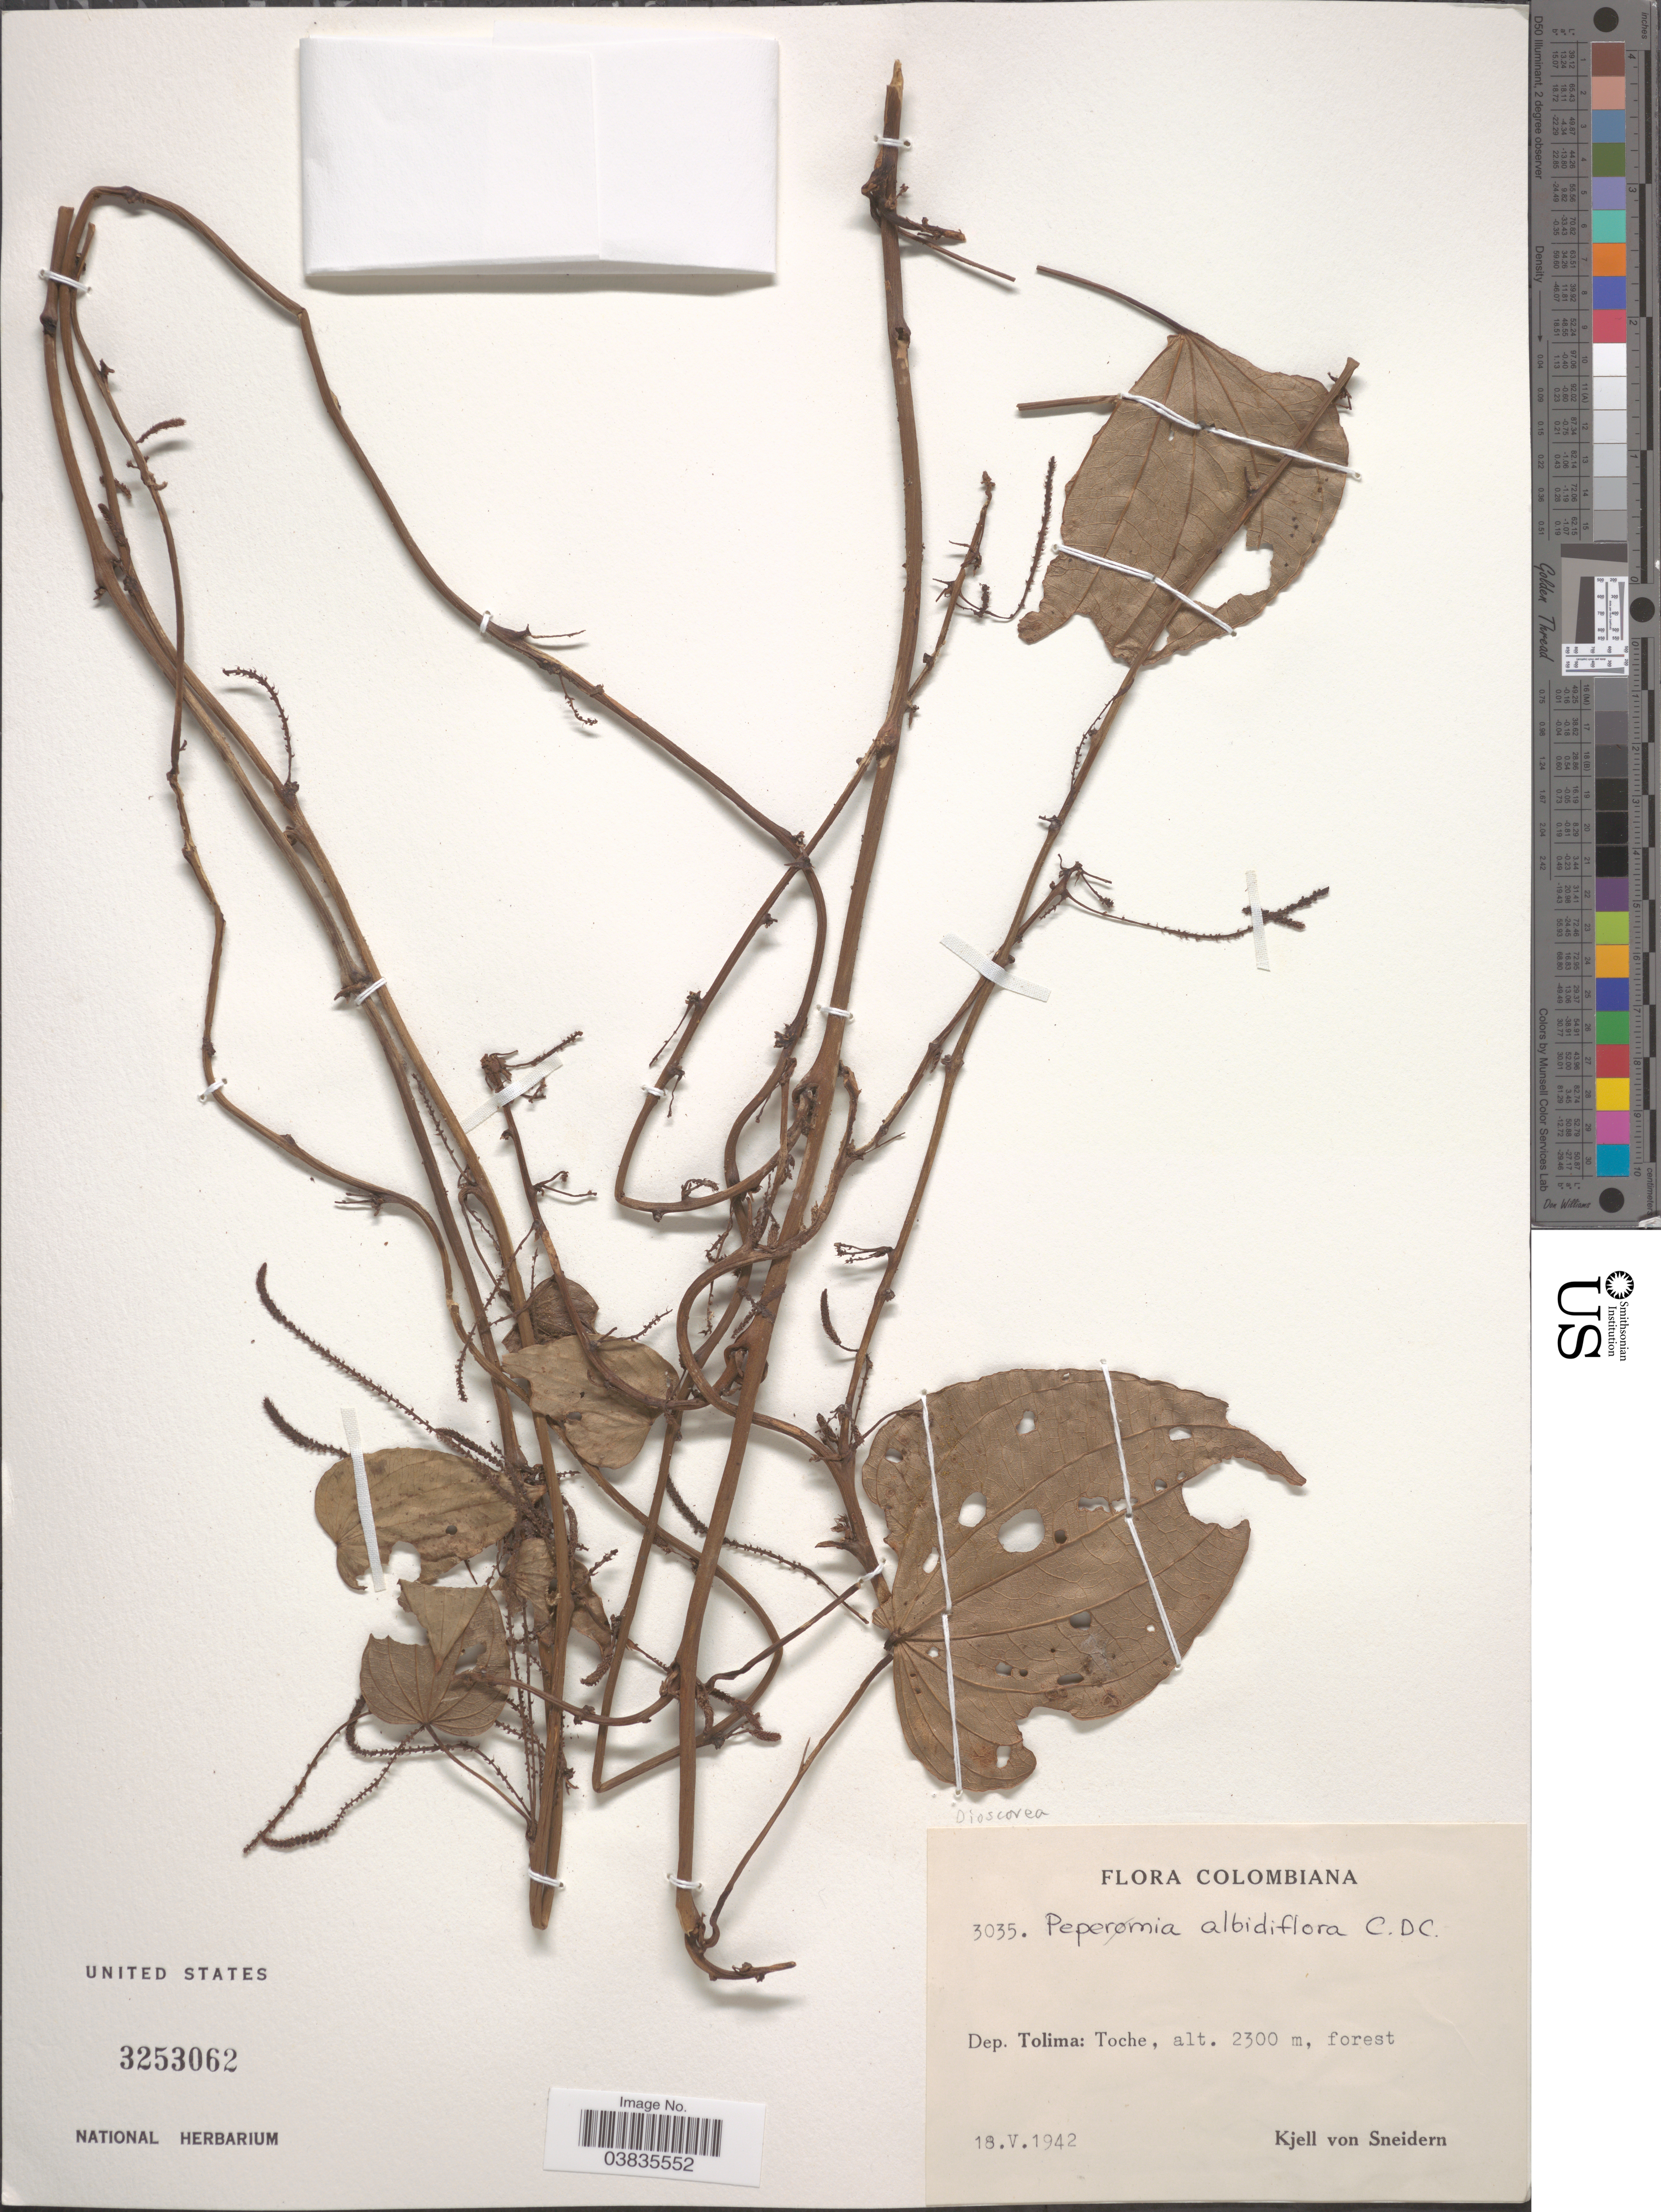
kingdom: Plantae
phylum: Tracheophyta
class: Liliopsida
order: Dioscoreales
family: Dioscoreaceae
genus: Dioscorea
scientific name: Dioscorea sp.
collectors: K. von Sneidern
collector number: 3035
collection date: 1942-05-18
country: Colombia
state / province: Tolima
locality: Dep. Tolima: Toche.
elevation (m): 2300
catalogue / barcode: US 3253062